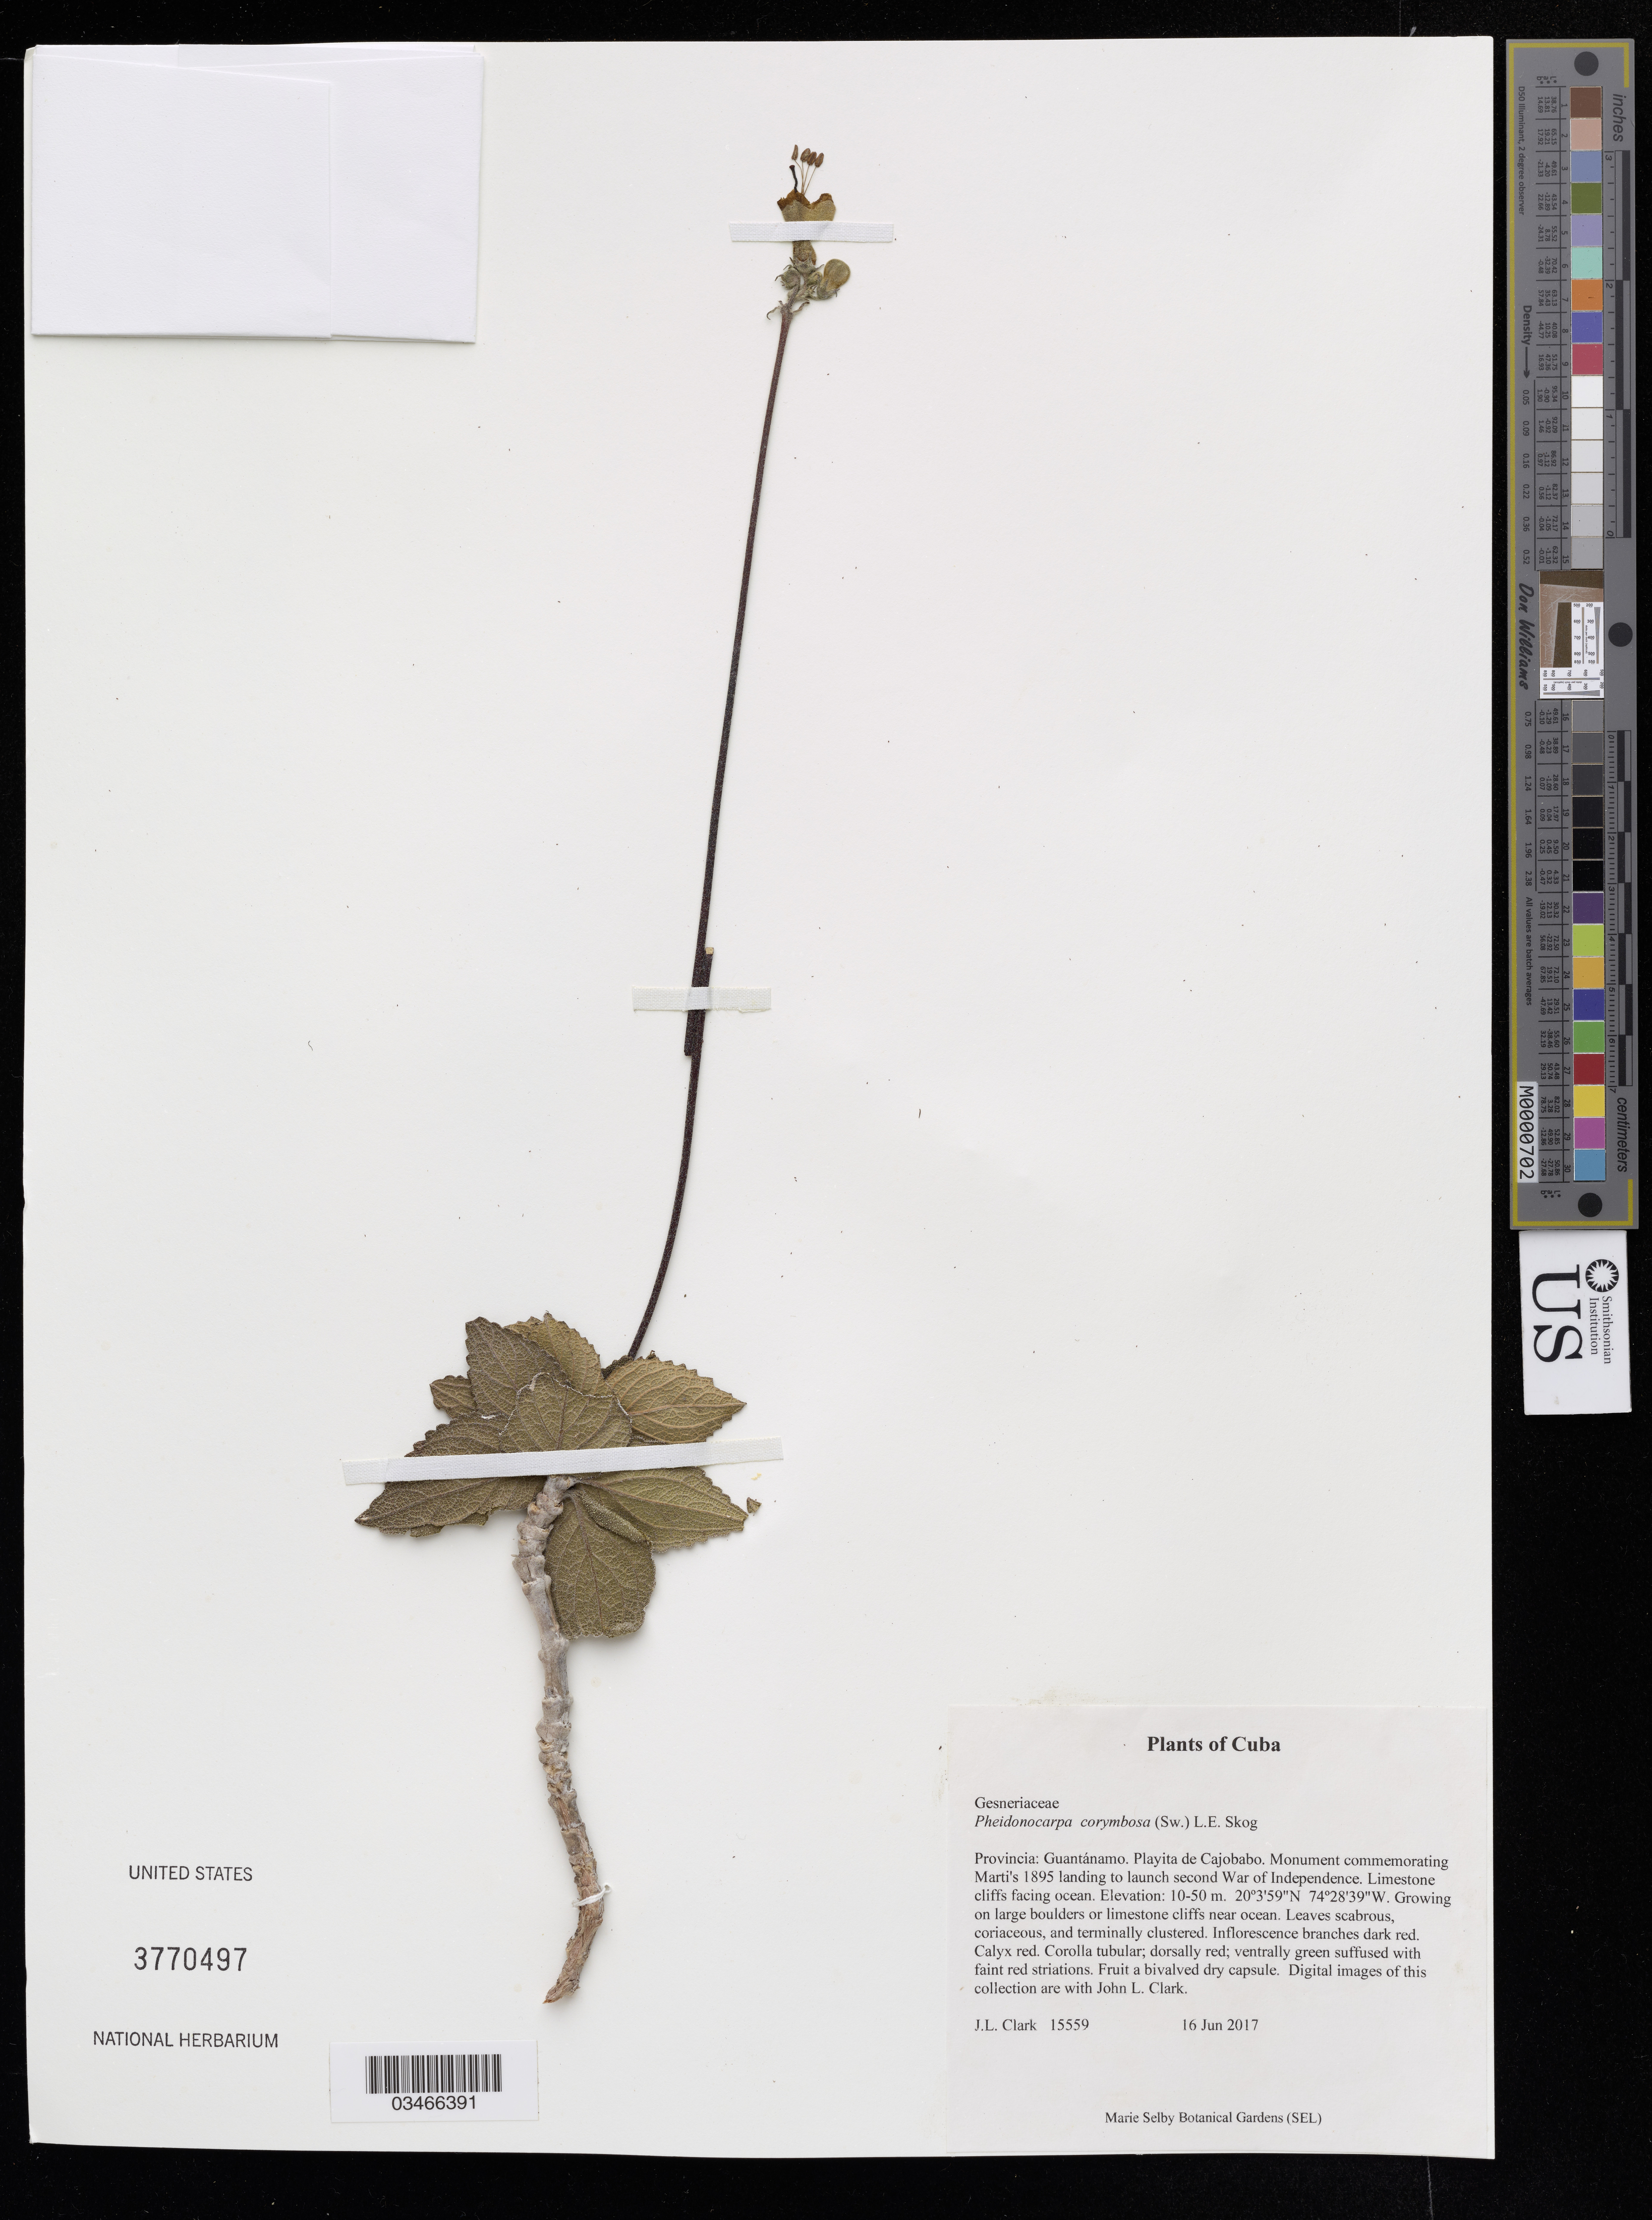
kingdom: Plantae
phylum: Tracheophyta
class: Magnoliopsida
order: Lamiales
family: Gesneriaceae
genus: Pheidonocarpa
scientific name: Pheidonocarpa corymbosa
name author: (Sw.) L.E. Skog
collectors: J. Clark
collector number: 15559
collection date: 2017-06-16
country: Cuba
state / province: Guantánamo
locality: Playita de Cajobabo. Monument commemorating Marti's 1895 landing to launch second War of Independence. Limestone cliffs facing ocean.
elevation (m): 10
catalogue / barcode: US 3770497